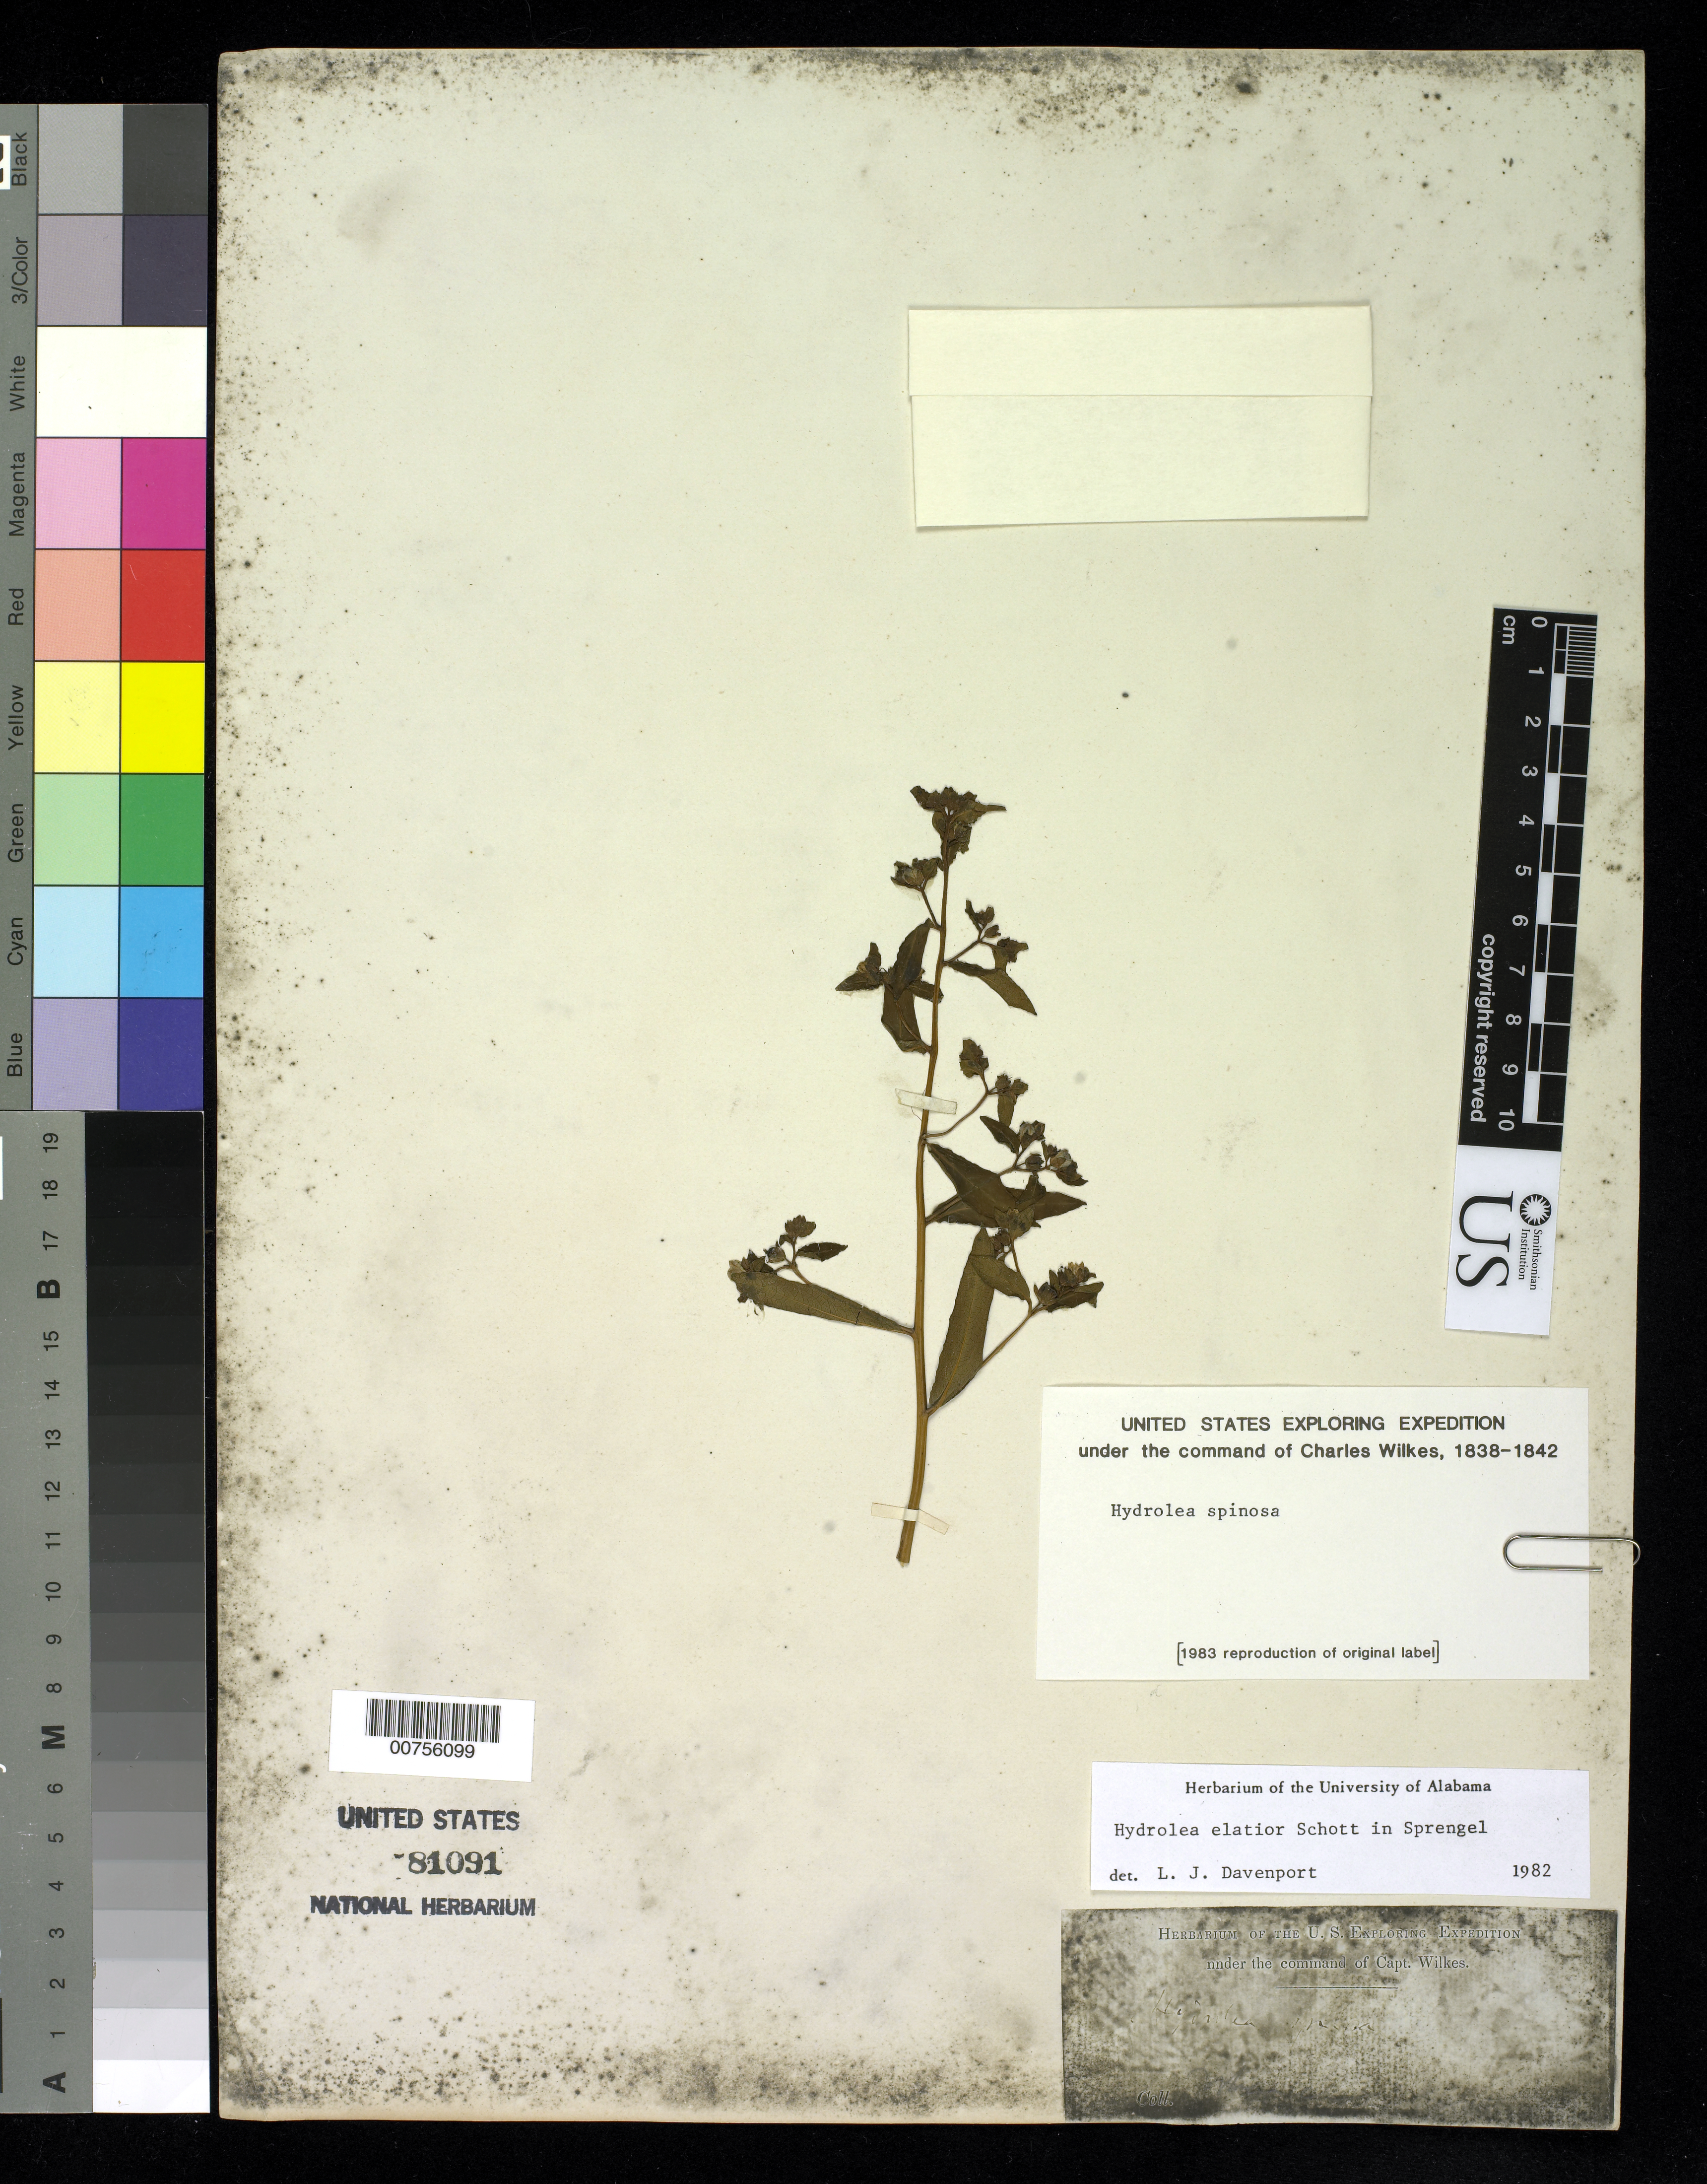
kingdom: Plantae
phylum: Tracheophyta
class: Magnoliopsida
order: Solanales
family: Hydroleaceae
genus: Hydrolea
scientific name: Hydrolea elatior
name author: Schott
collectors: Wilkes Explor. Exped.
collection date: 1838/1842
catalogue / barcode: US 81091